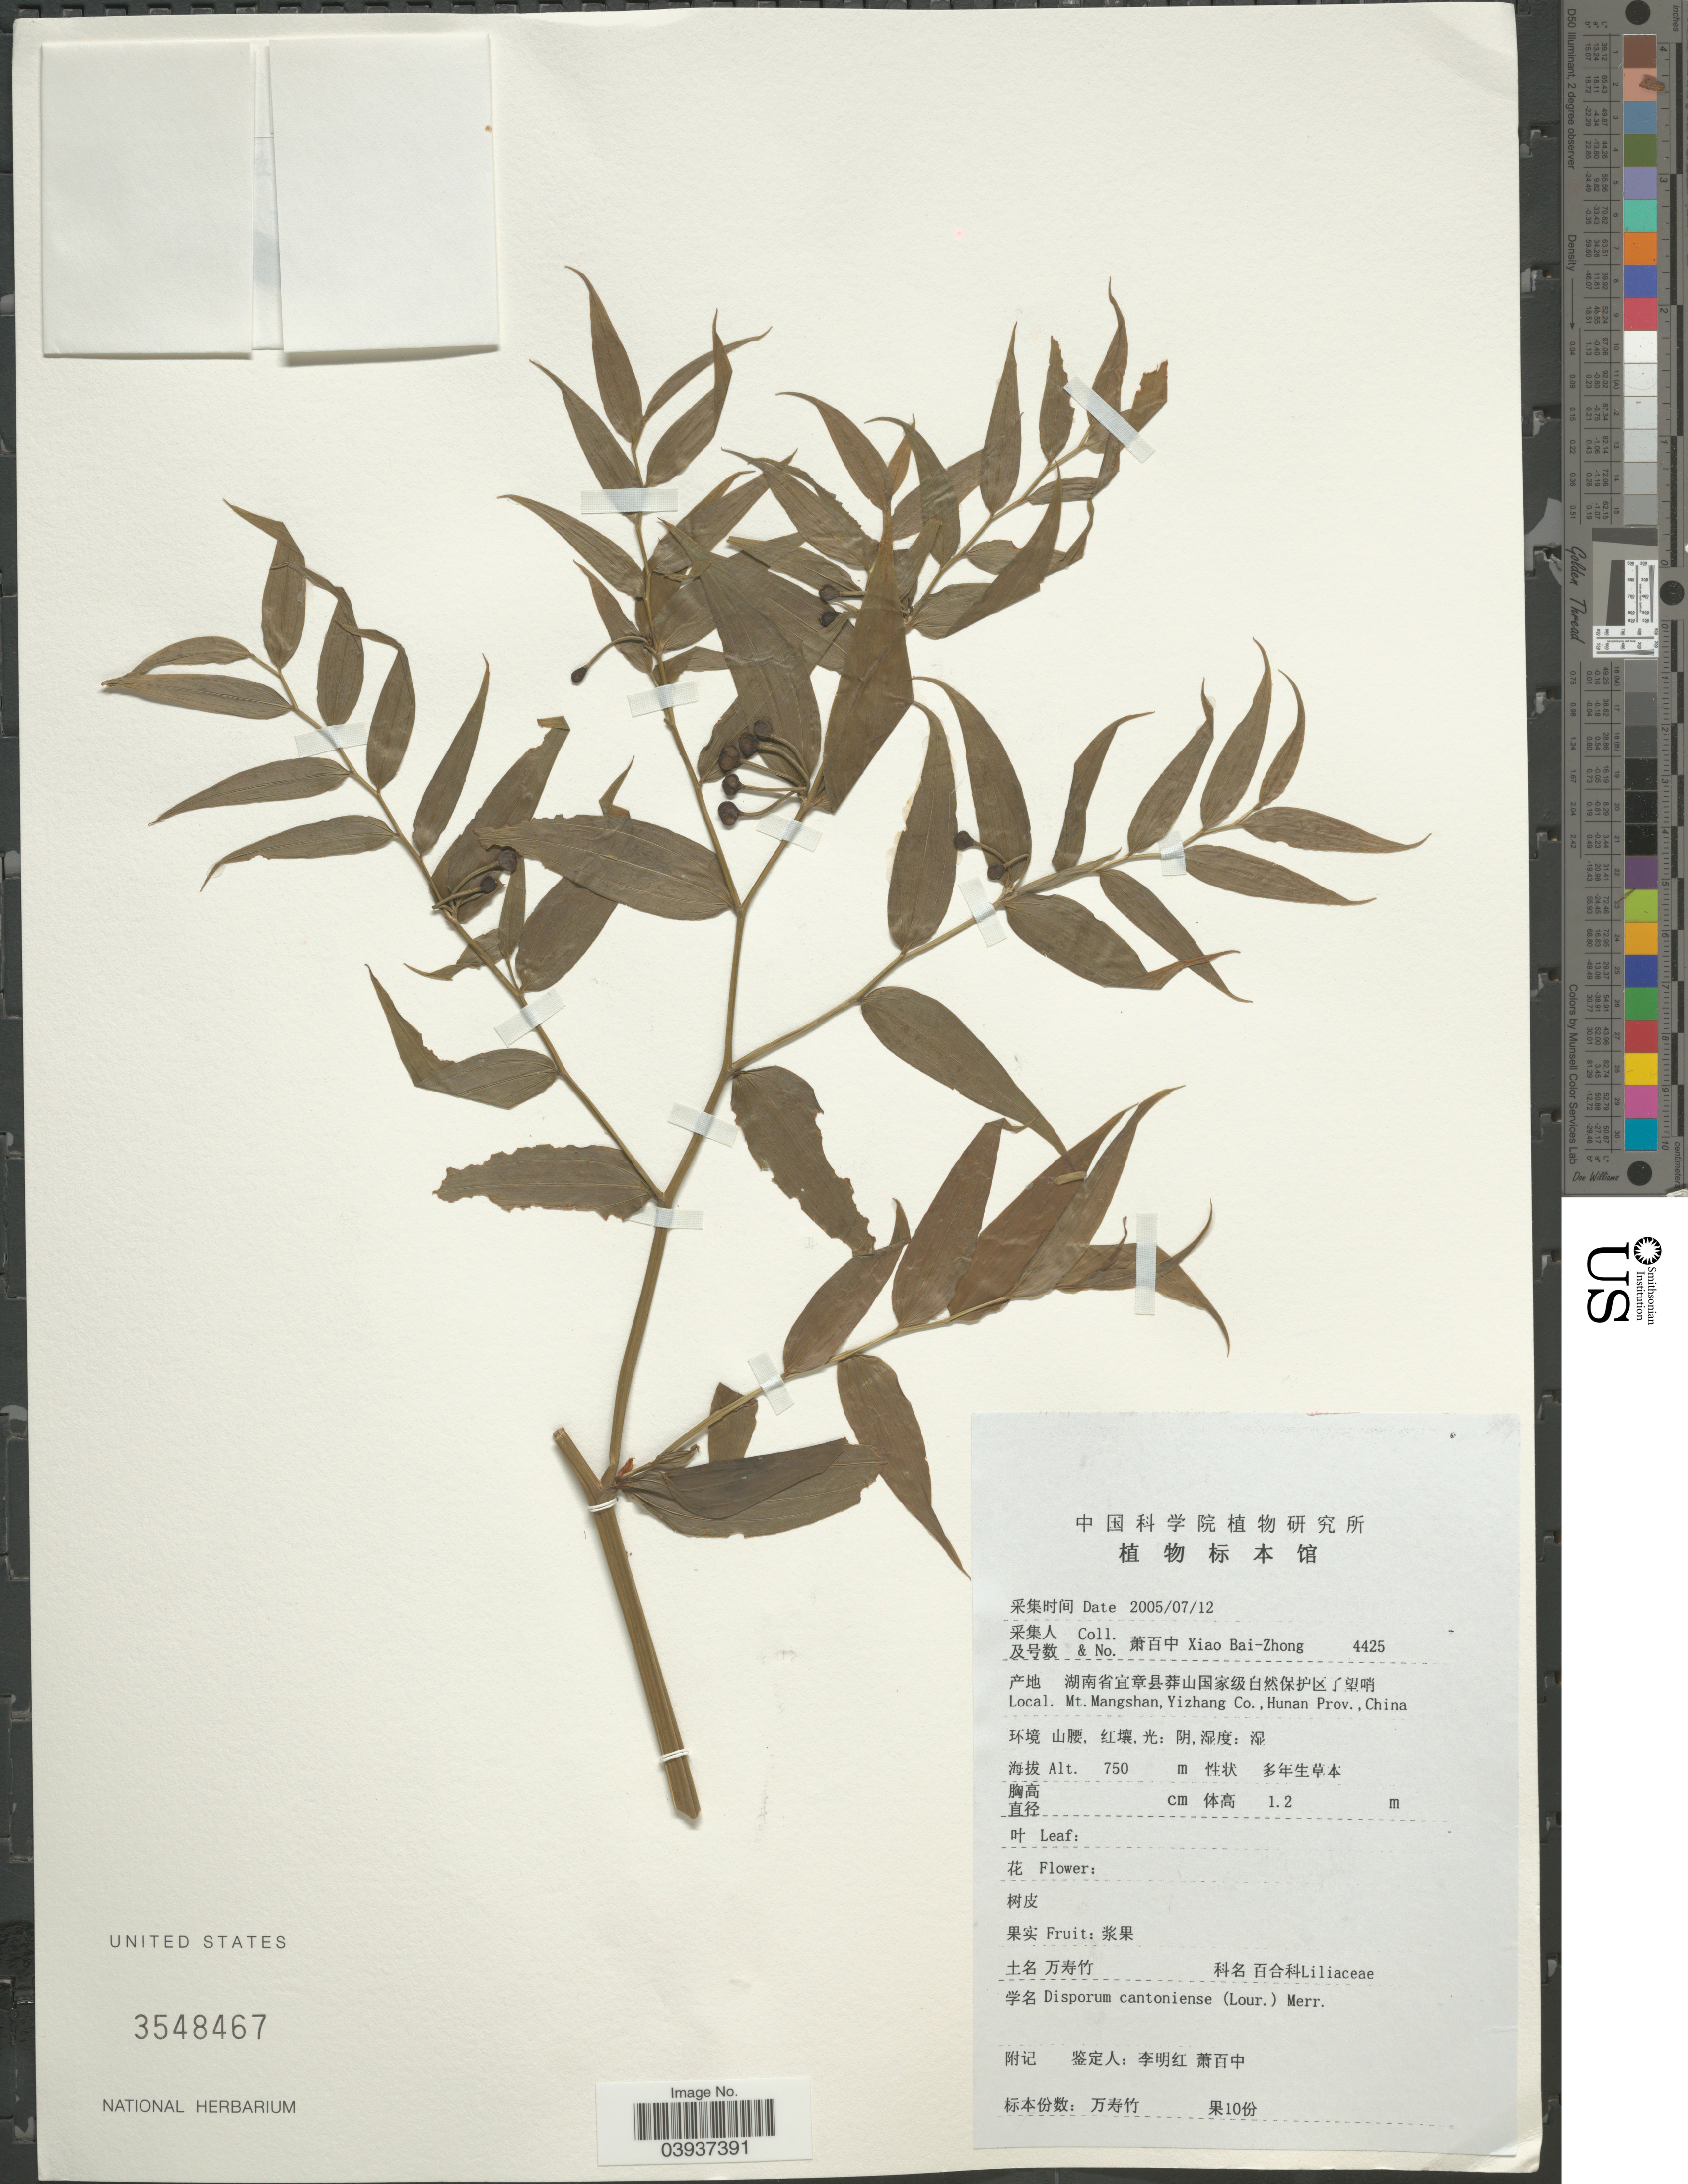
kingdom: Plantae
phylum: Tracheophyta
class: Liliopsida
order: Liliales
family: Colchicaceae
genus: Disporum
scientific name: Disporum cantoniense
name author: (Lour.) Merr.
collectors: B. Z. Xiao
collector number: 4425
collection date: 2005-07-12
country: China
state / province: Hunan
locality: Mt. Mangshan, Yizhang Co.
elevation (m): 750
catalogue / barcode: US 3548467